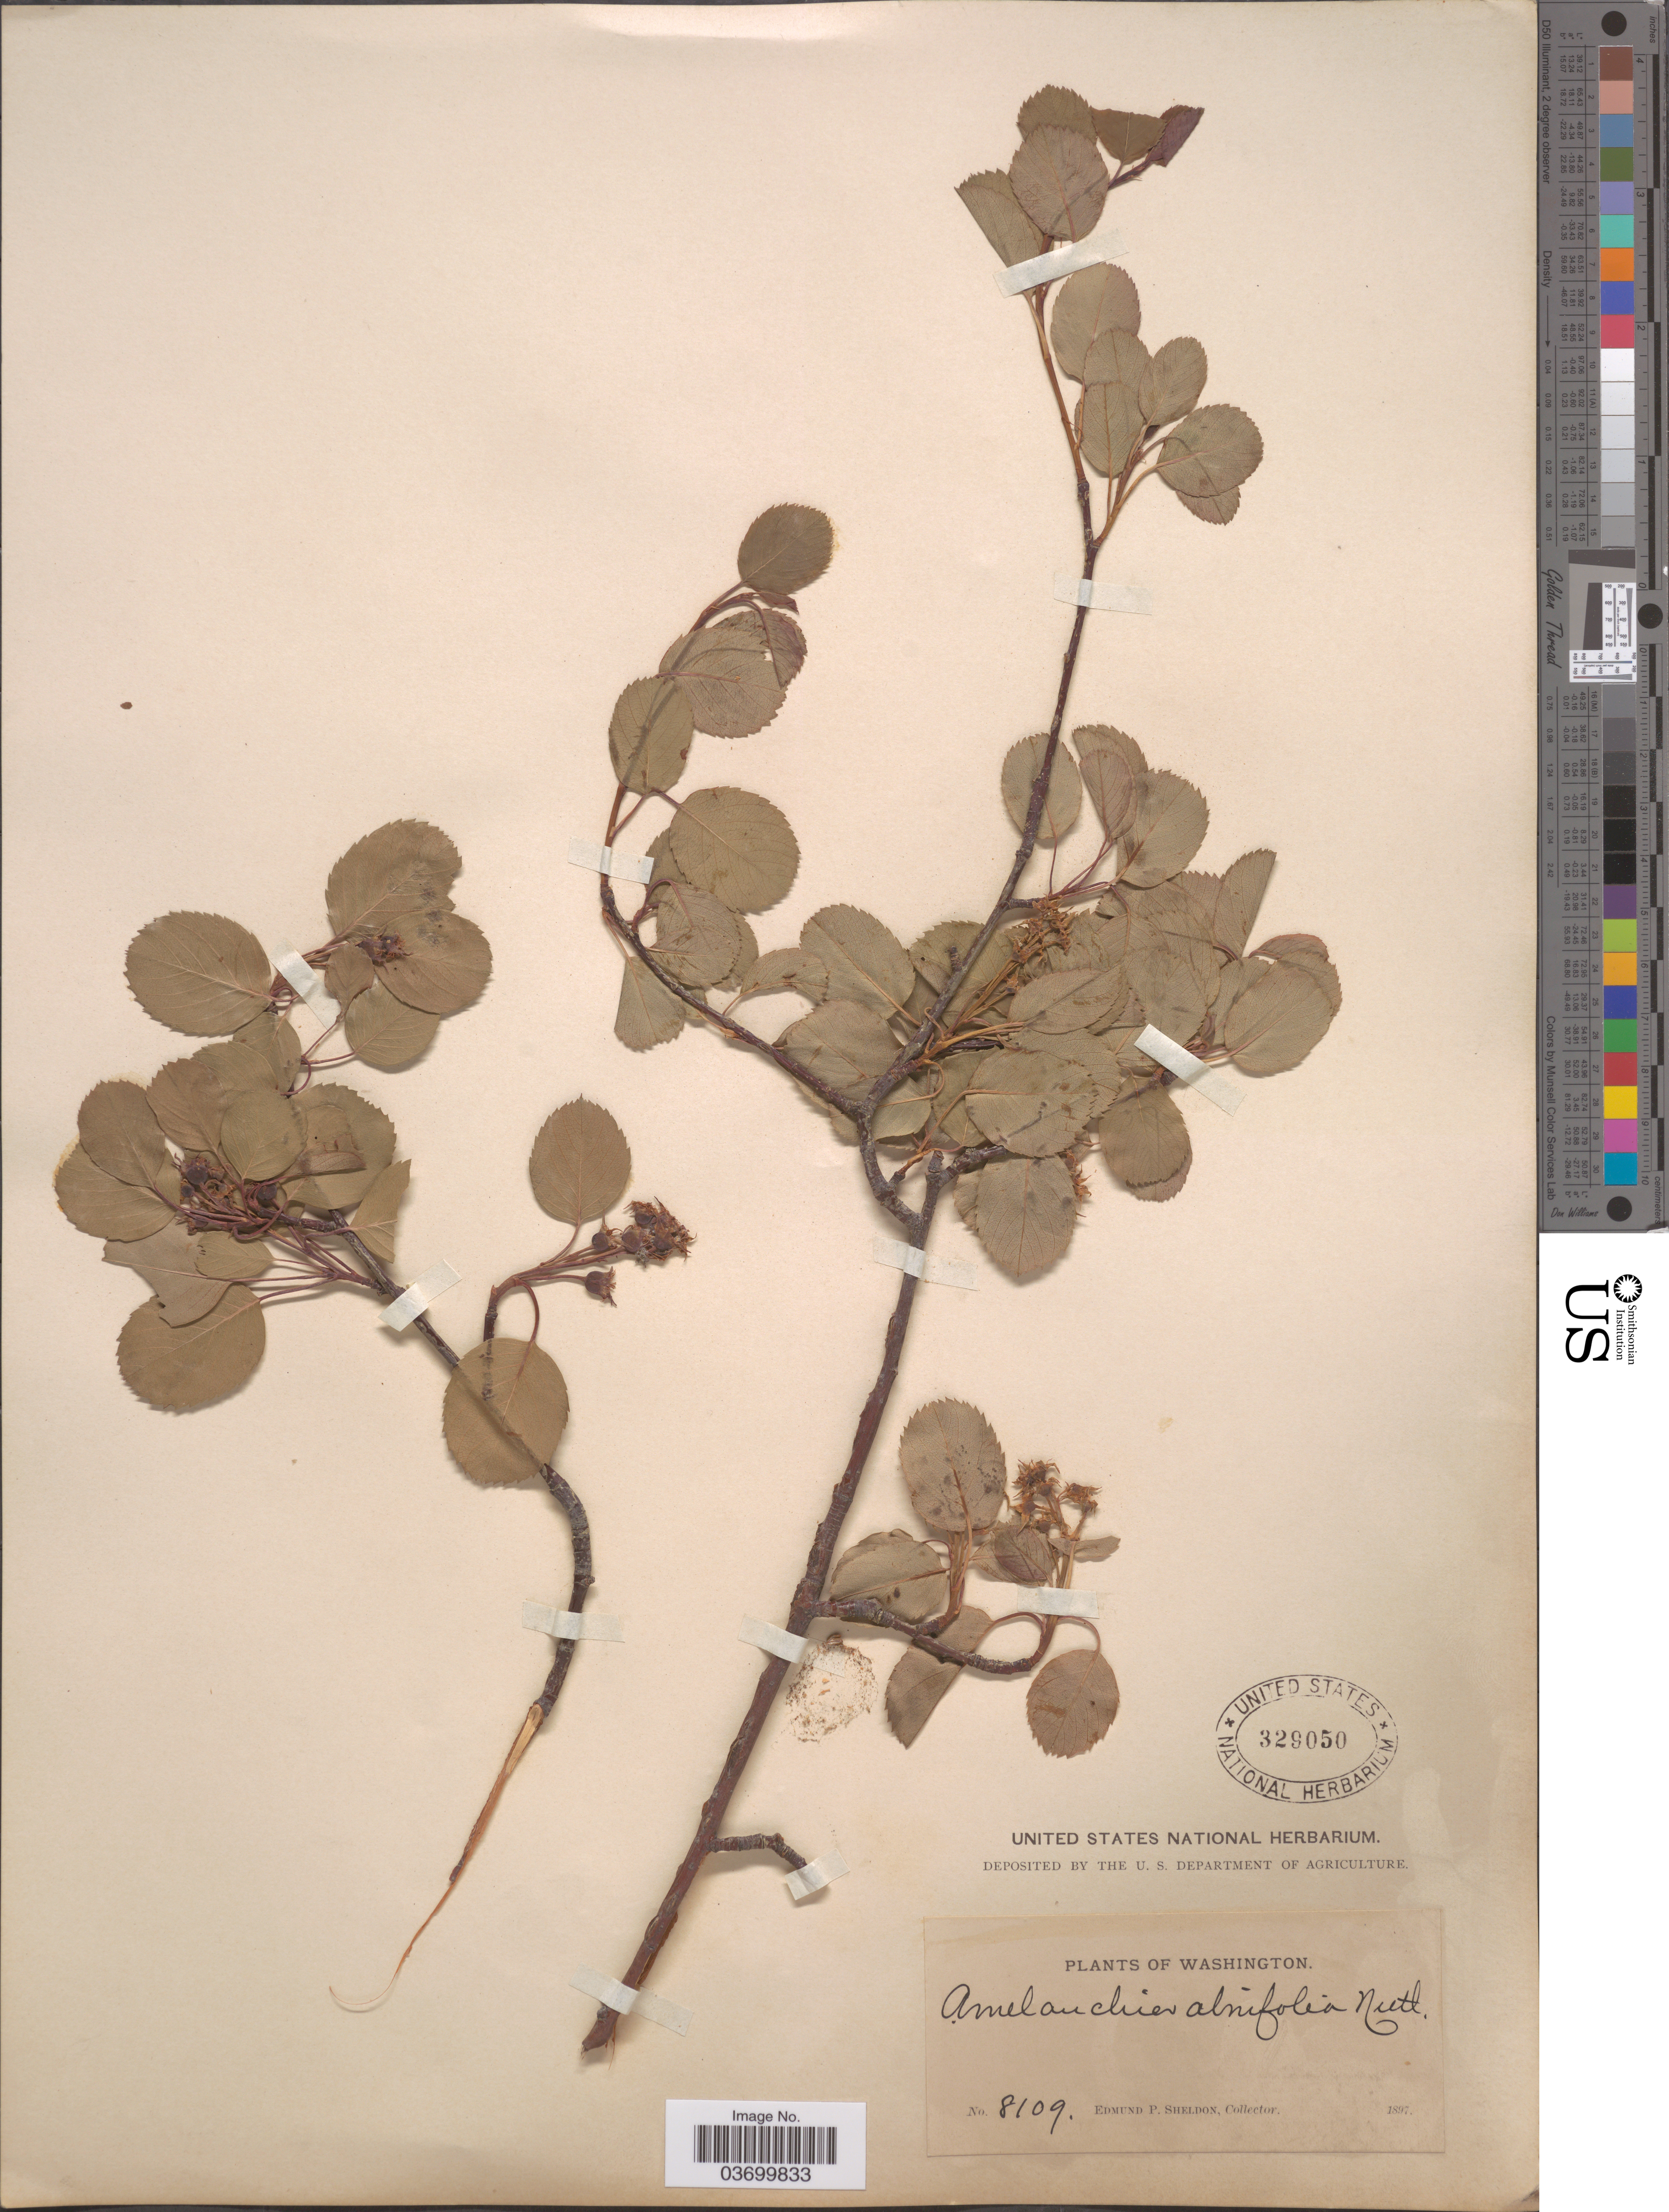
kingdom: Plantae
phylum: Tracheophyta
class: Magnoliopsida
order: Rosales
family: Rosaceae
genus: Amelanchier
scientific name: Amelanchier alnifolia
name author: (Nutt.) Nutt. ex M. Roem.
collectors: E. P. Sheldon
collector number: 8109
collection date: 1897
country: United States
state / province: Washington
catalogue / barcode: US 329050